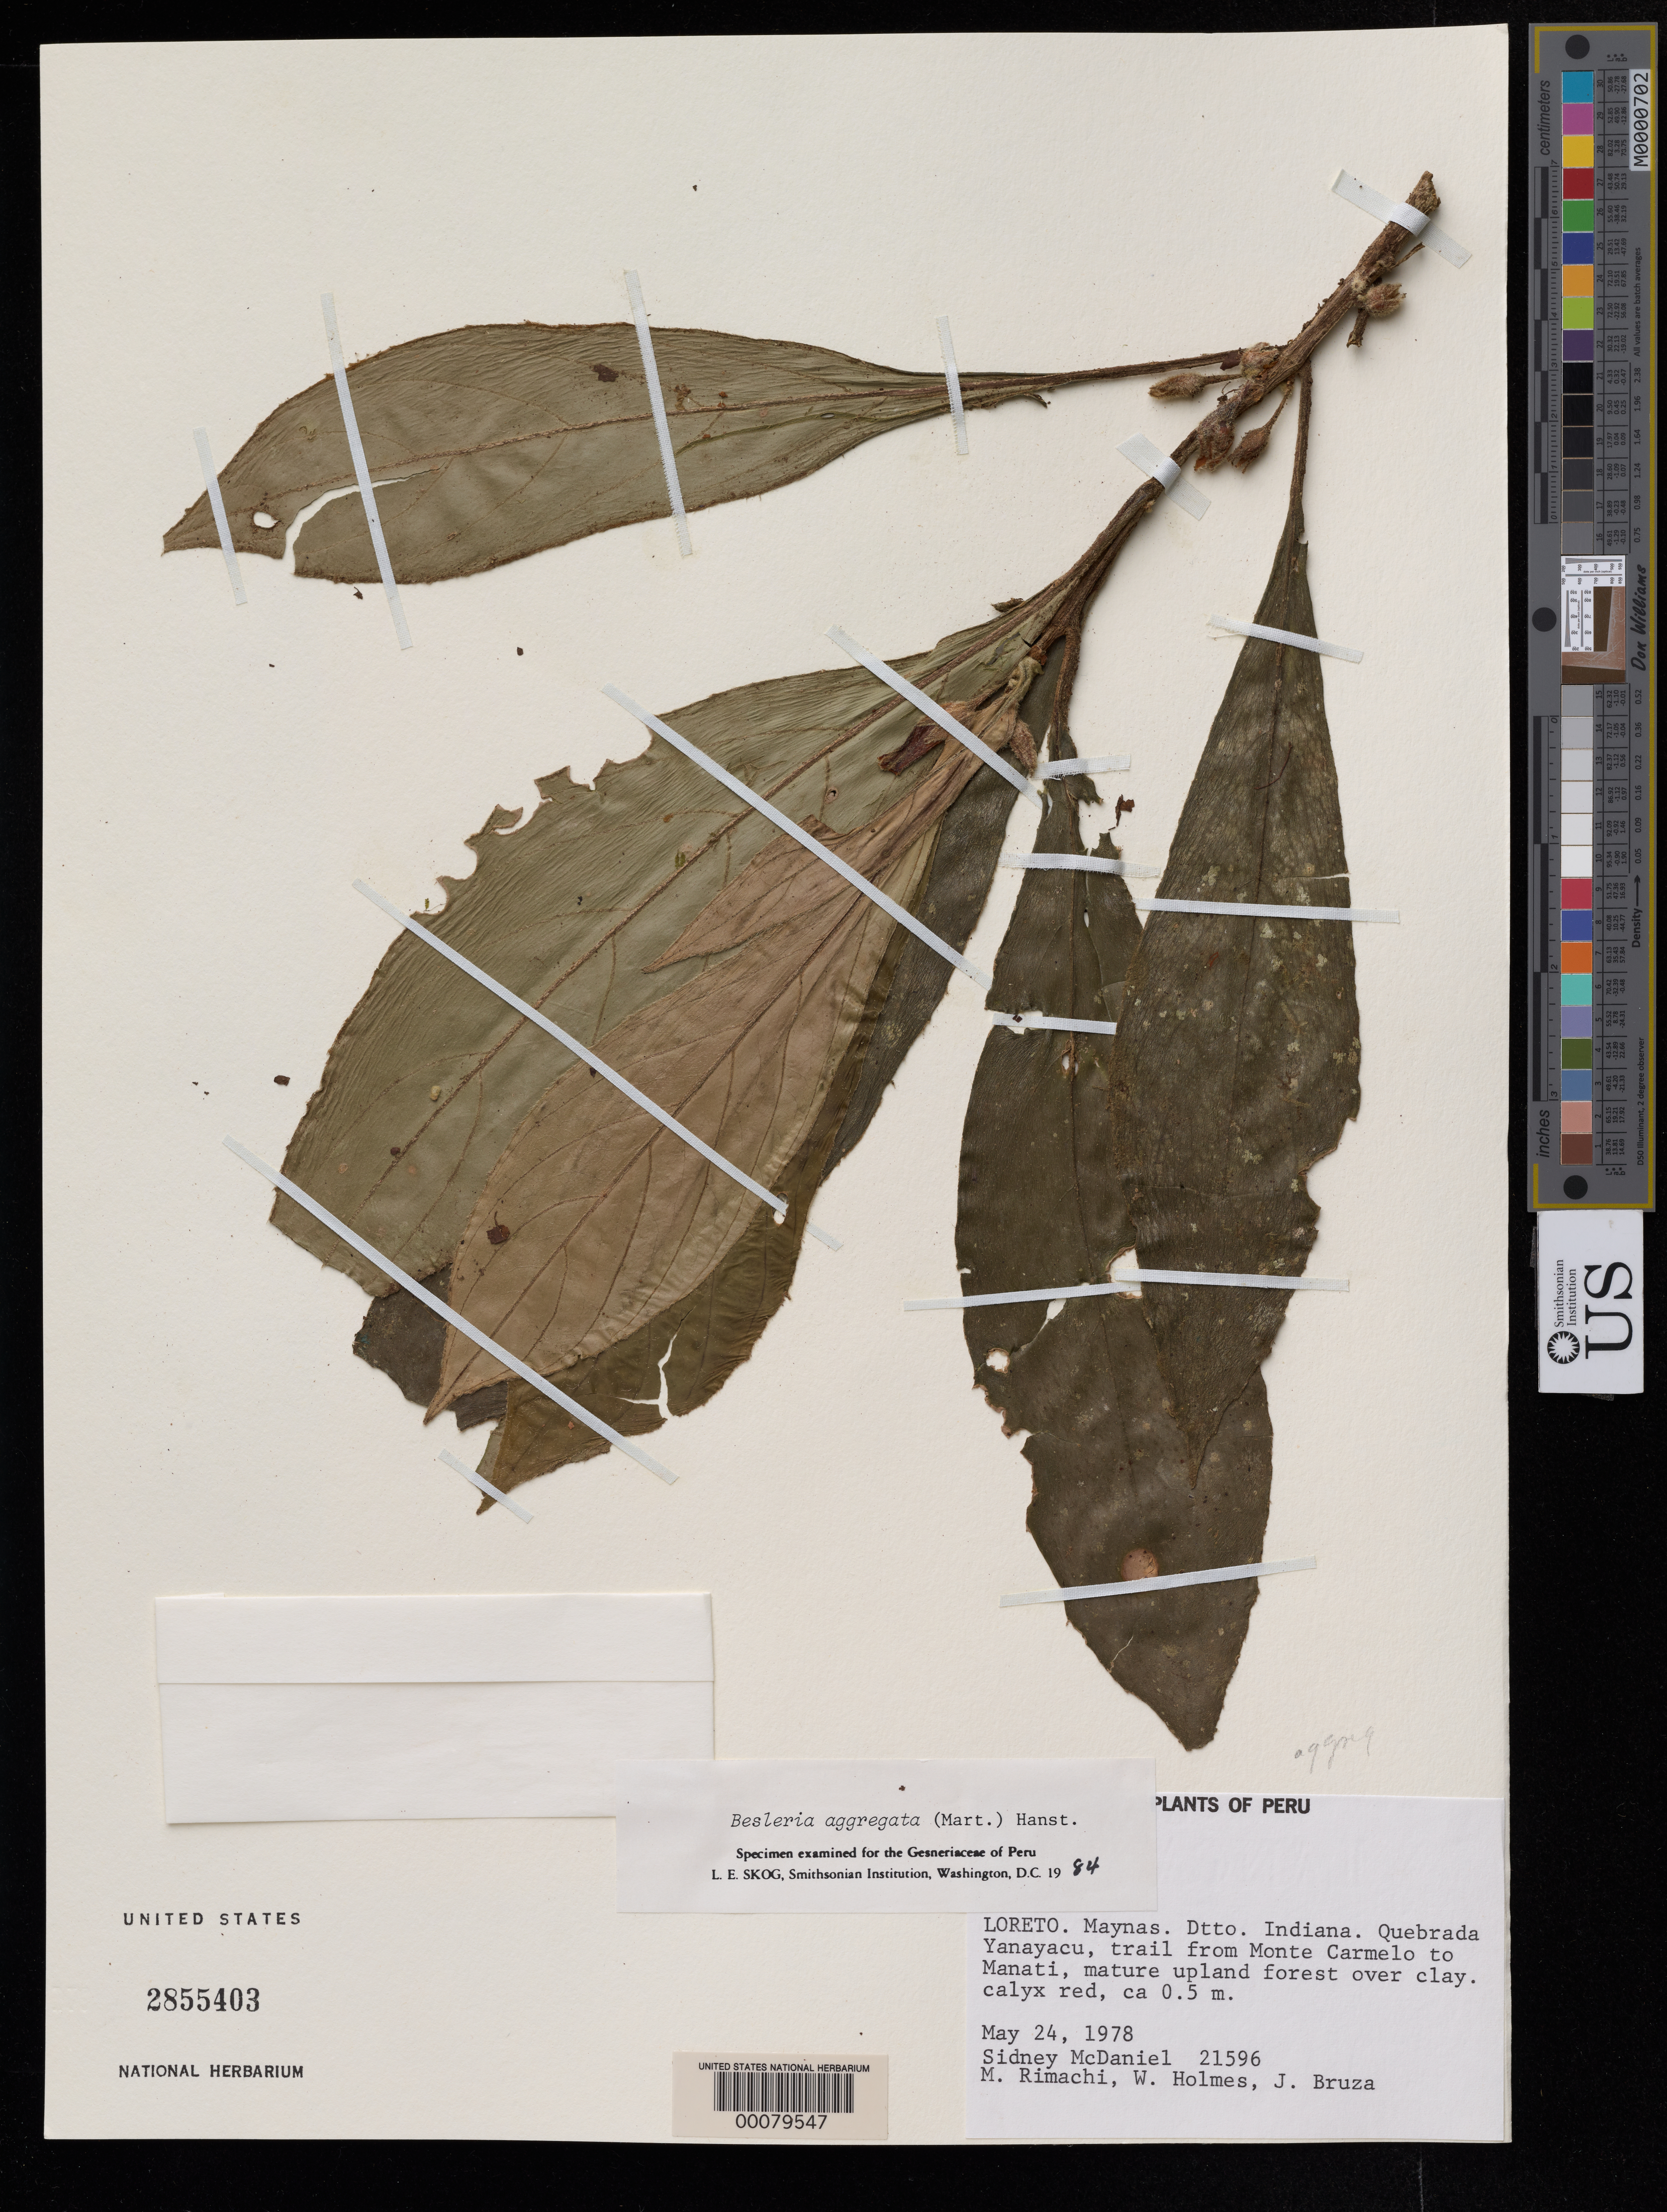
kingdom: Plantae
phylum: Tracheophyta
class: Magnoliopsida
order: Lamiales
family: Gesneriaceae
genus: Besleria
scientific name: Besleria aggregata var. aggregata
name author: (Mart.) Hanst.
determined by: Skog, Laurence E.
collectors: S. McDaniel, M. Rimachi Y., W. Holmes & J. Bruza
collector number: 21596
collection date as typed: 24 May 1978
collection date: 1978-05-24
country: Peru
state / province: Loreto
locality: Prov. Maynas; Dtto. Indiana, Quebrada Yanayacu, trail from Monte Carmelo to Manati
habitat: Mature upland forest over clay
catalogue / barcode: US 2855403